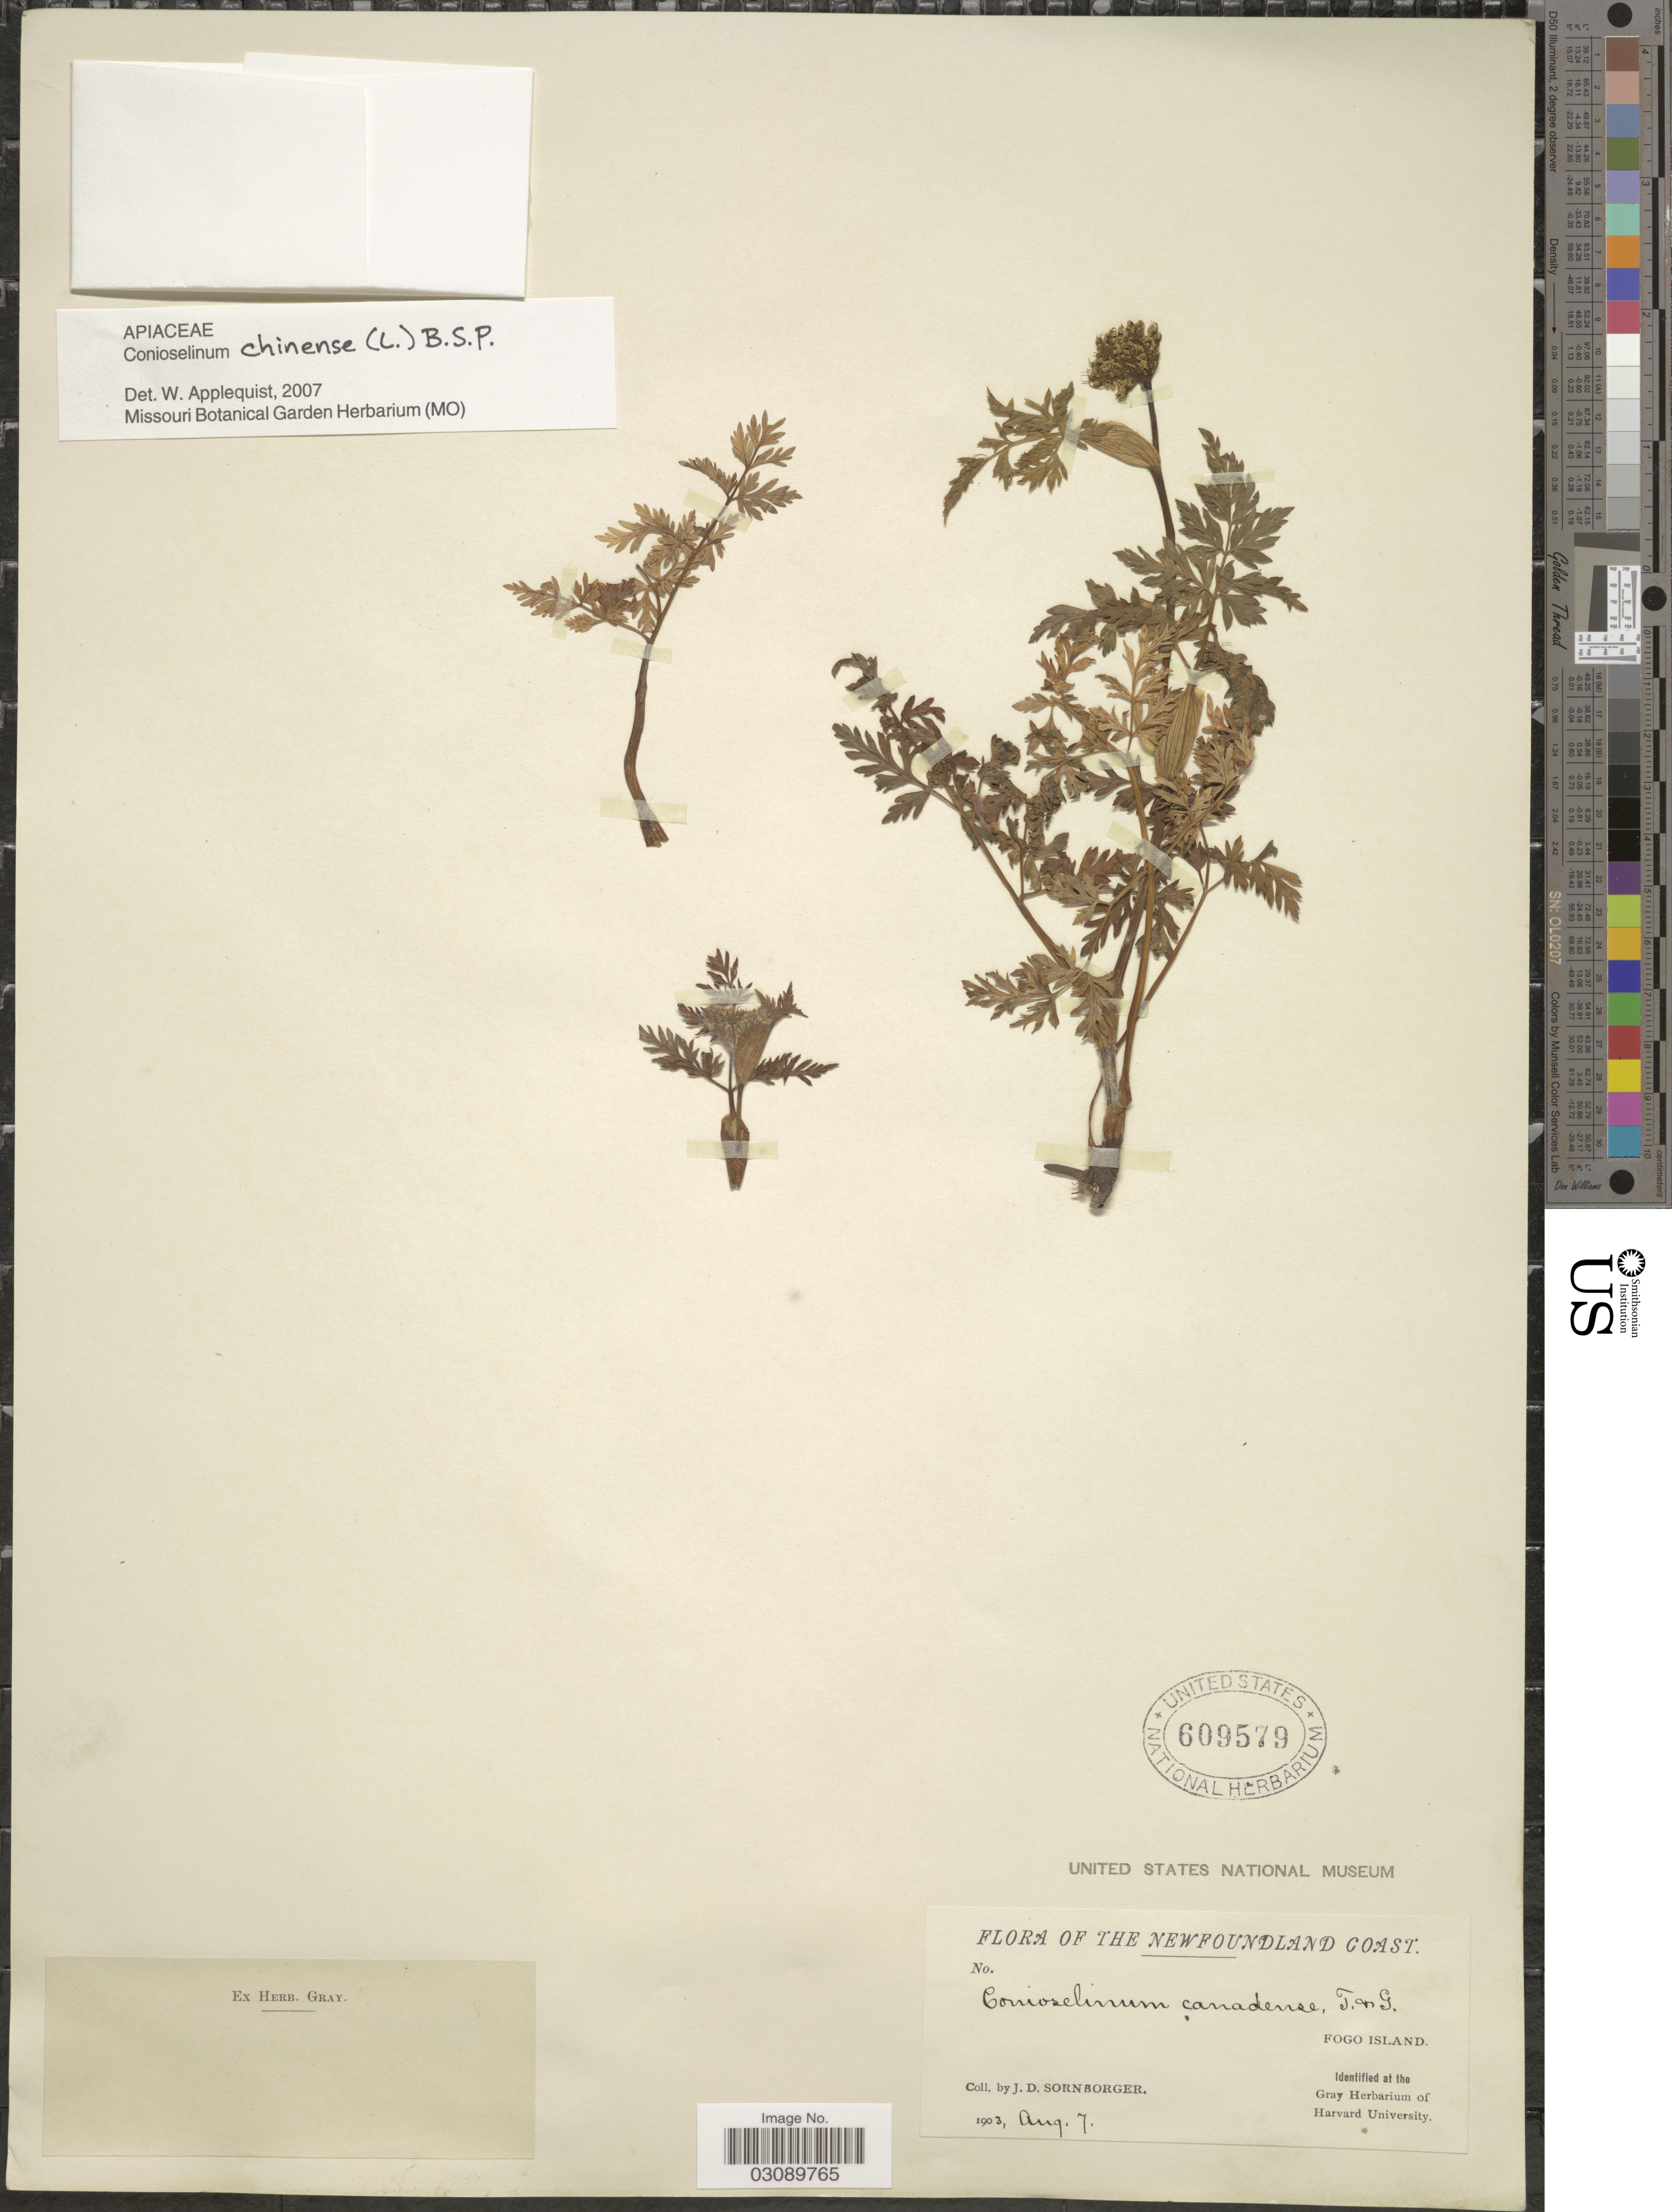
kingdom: Plantae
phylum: Tracheophyta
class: Magnoliopsida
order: Apiales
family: Apiaceae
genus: Conioselinum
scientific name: Conioselinum chinense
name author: (L.) Britton et al.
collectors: J. Sornborger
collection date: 1903-08-07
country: Canada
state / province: Newfoundland and Labrador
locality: The Newfoundland Coast. Fogo Island.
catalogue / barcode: US 609579